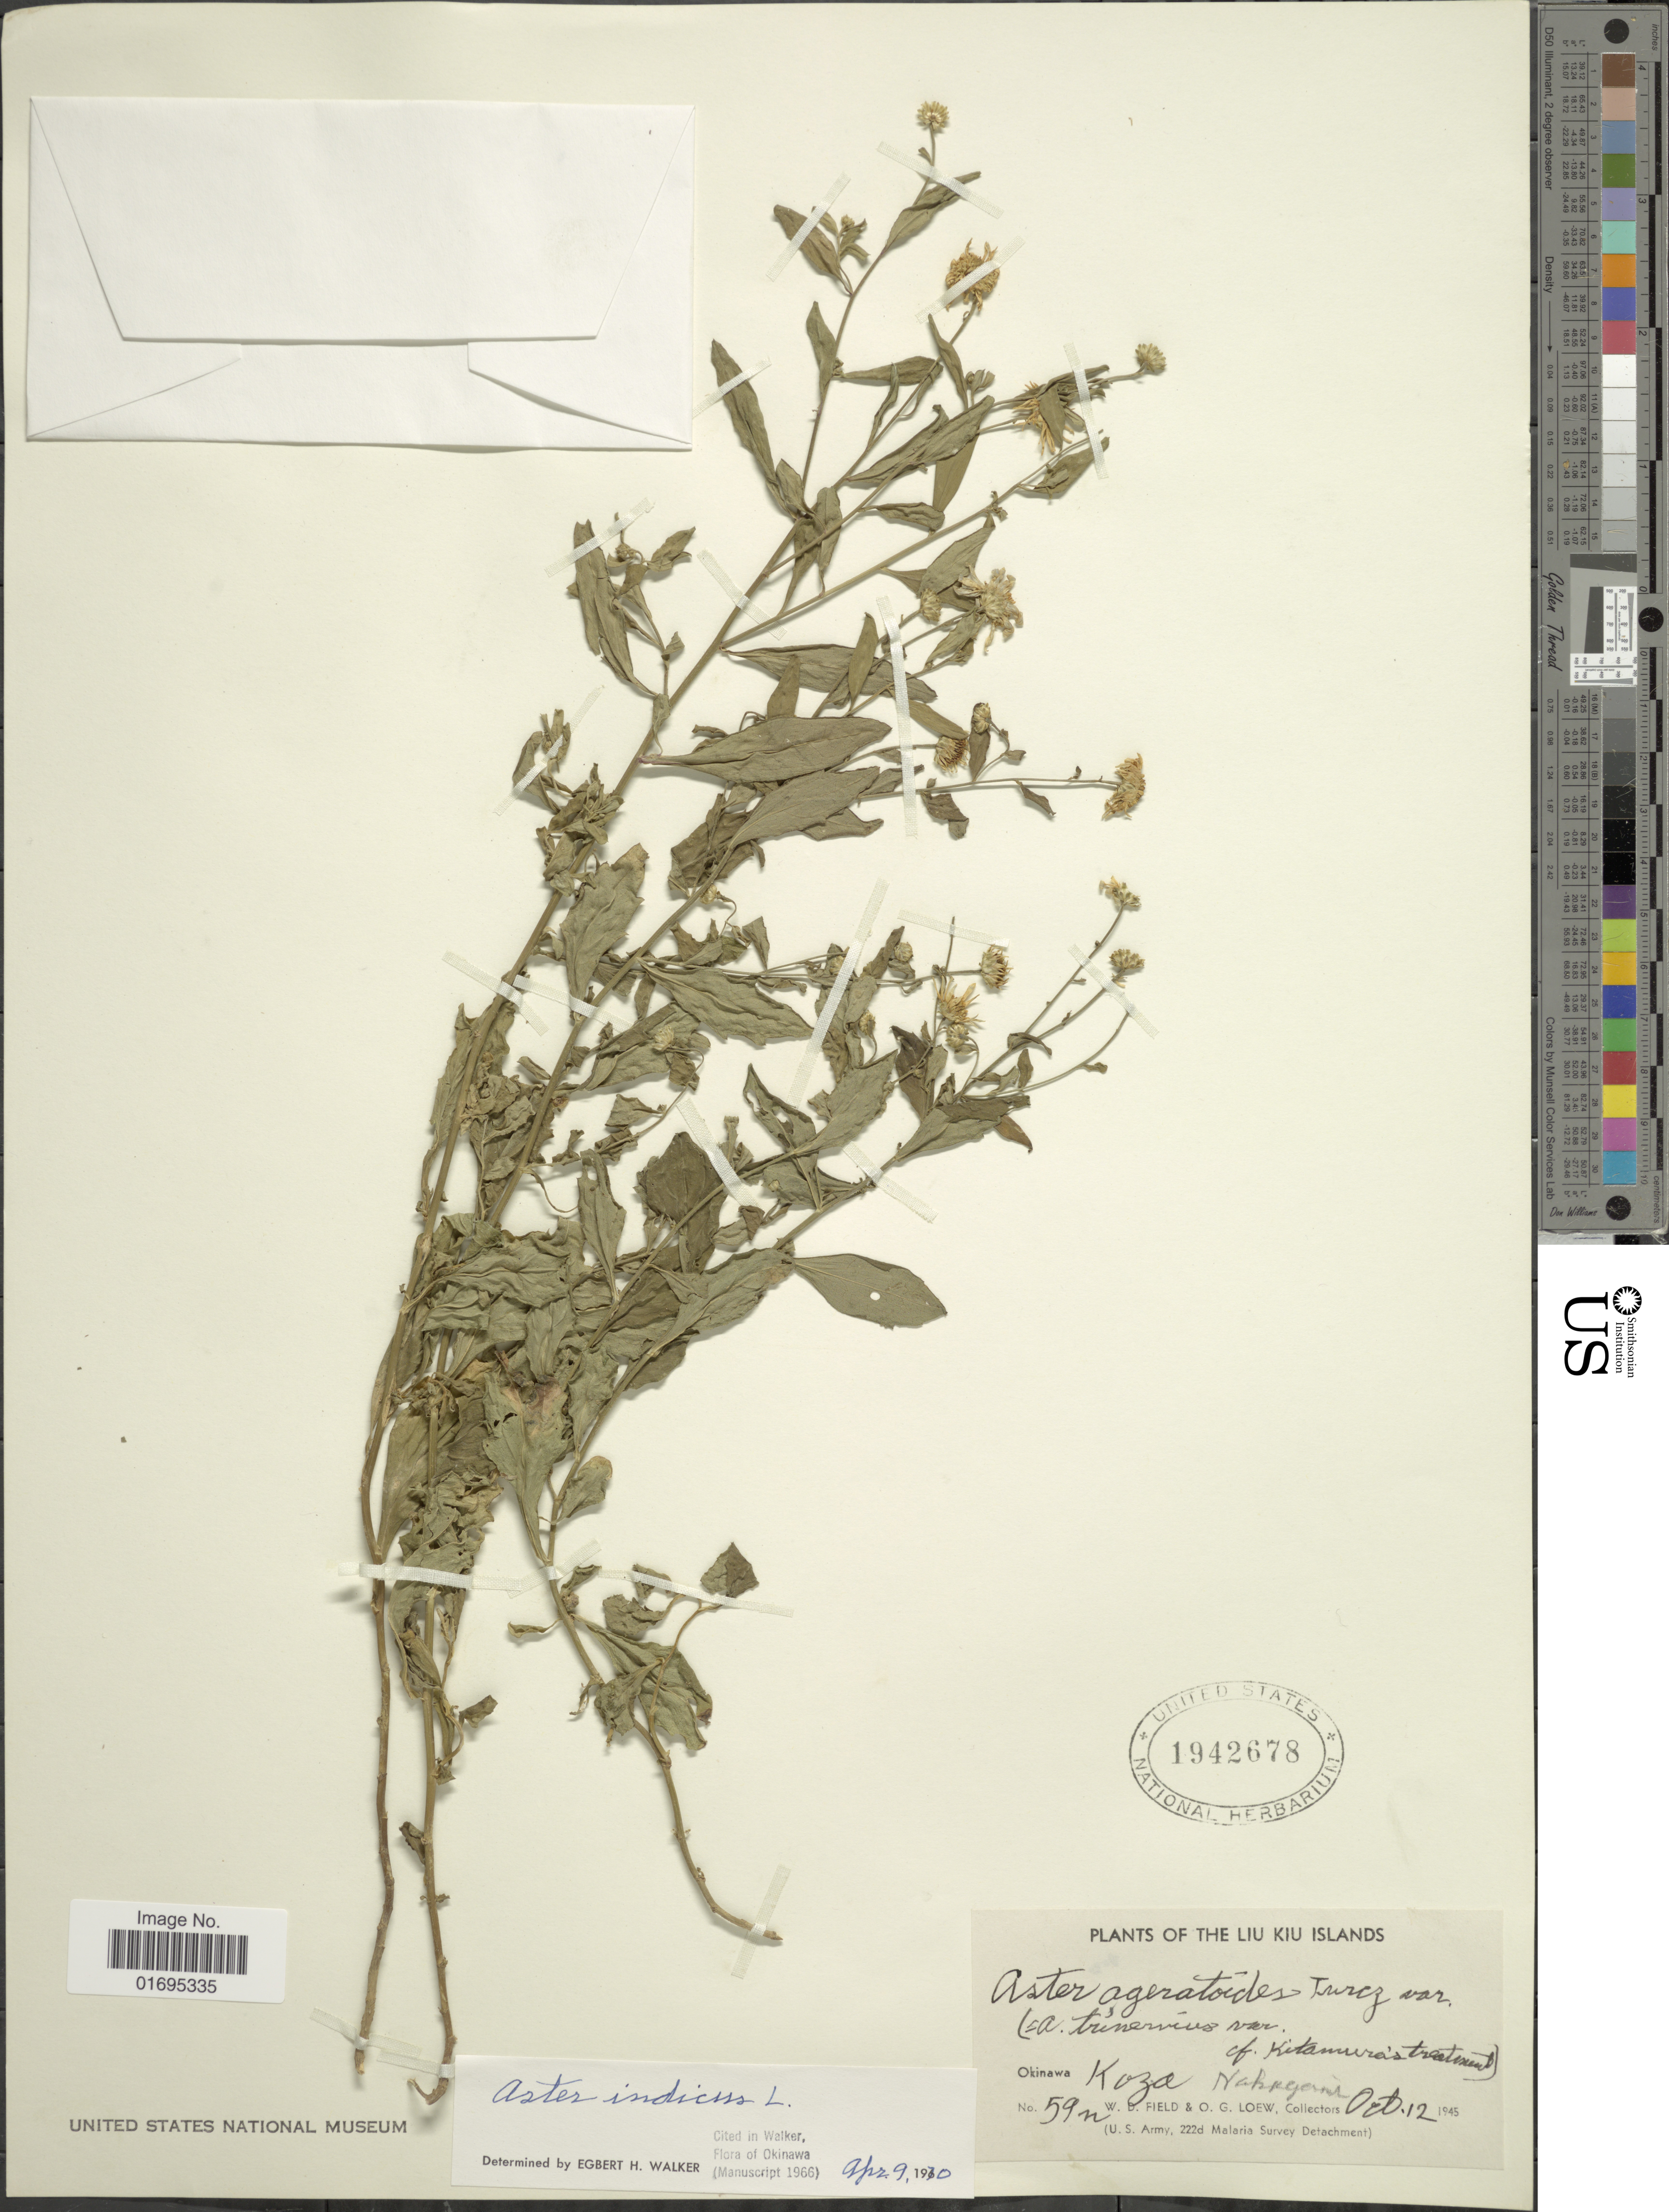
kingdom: Plantae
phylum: Tracheophyta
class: Magnoliopsida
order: Asterales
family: Asteraceae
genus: Kalimeris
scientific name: Kalimeris indica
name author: (L.) Sch. Bip.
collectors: W. D. Field & O. G. Loew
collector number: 59n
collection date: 1945-10-12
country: Japan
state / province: Okinawa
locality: Liu Kiu Islands, Koza Nagigemia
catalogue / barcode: US 1942678